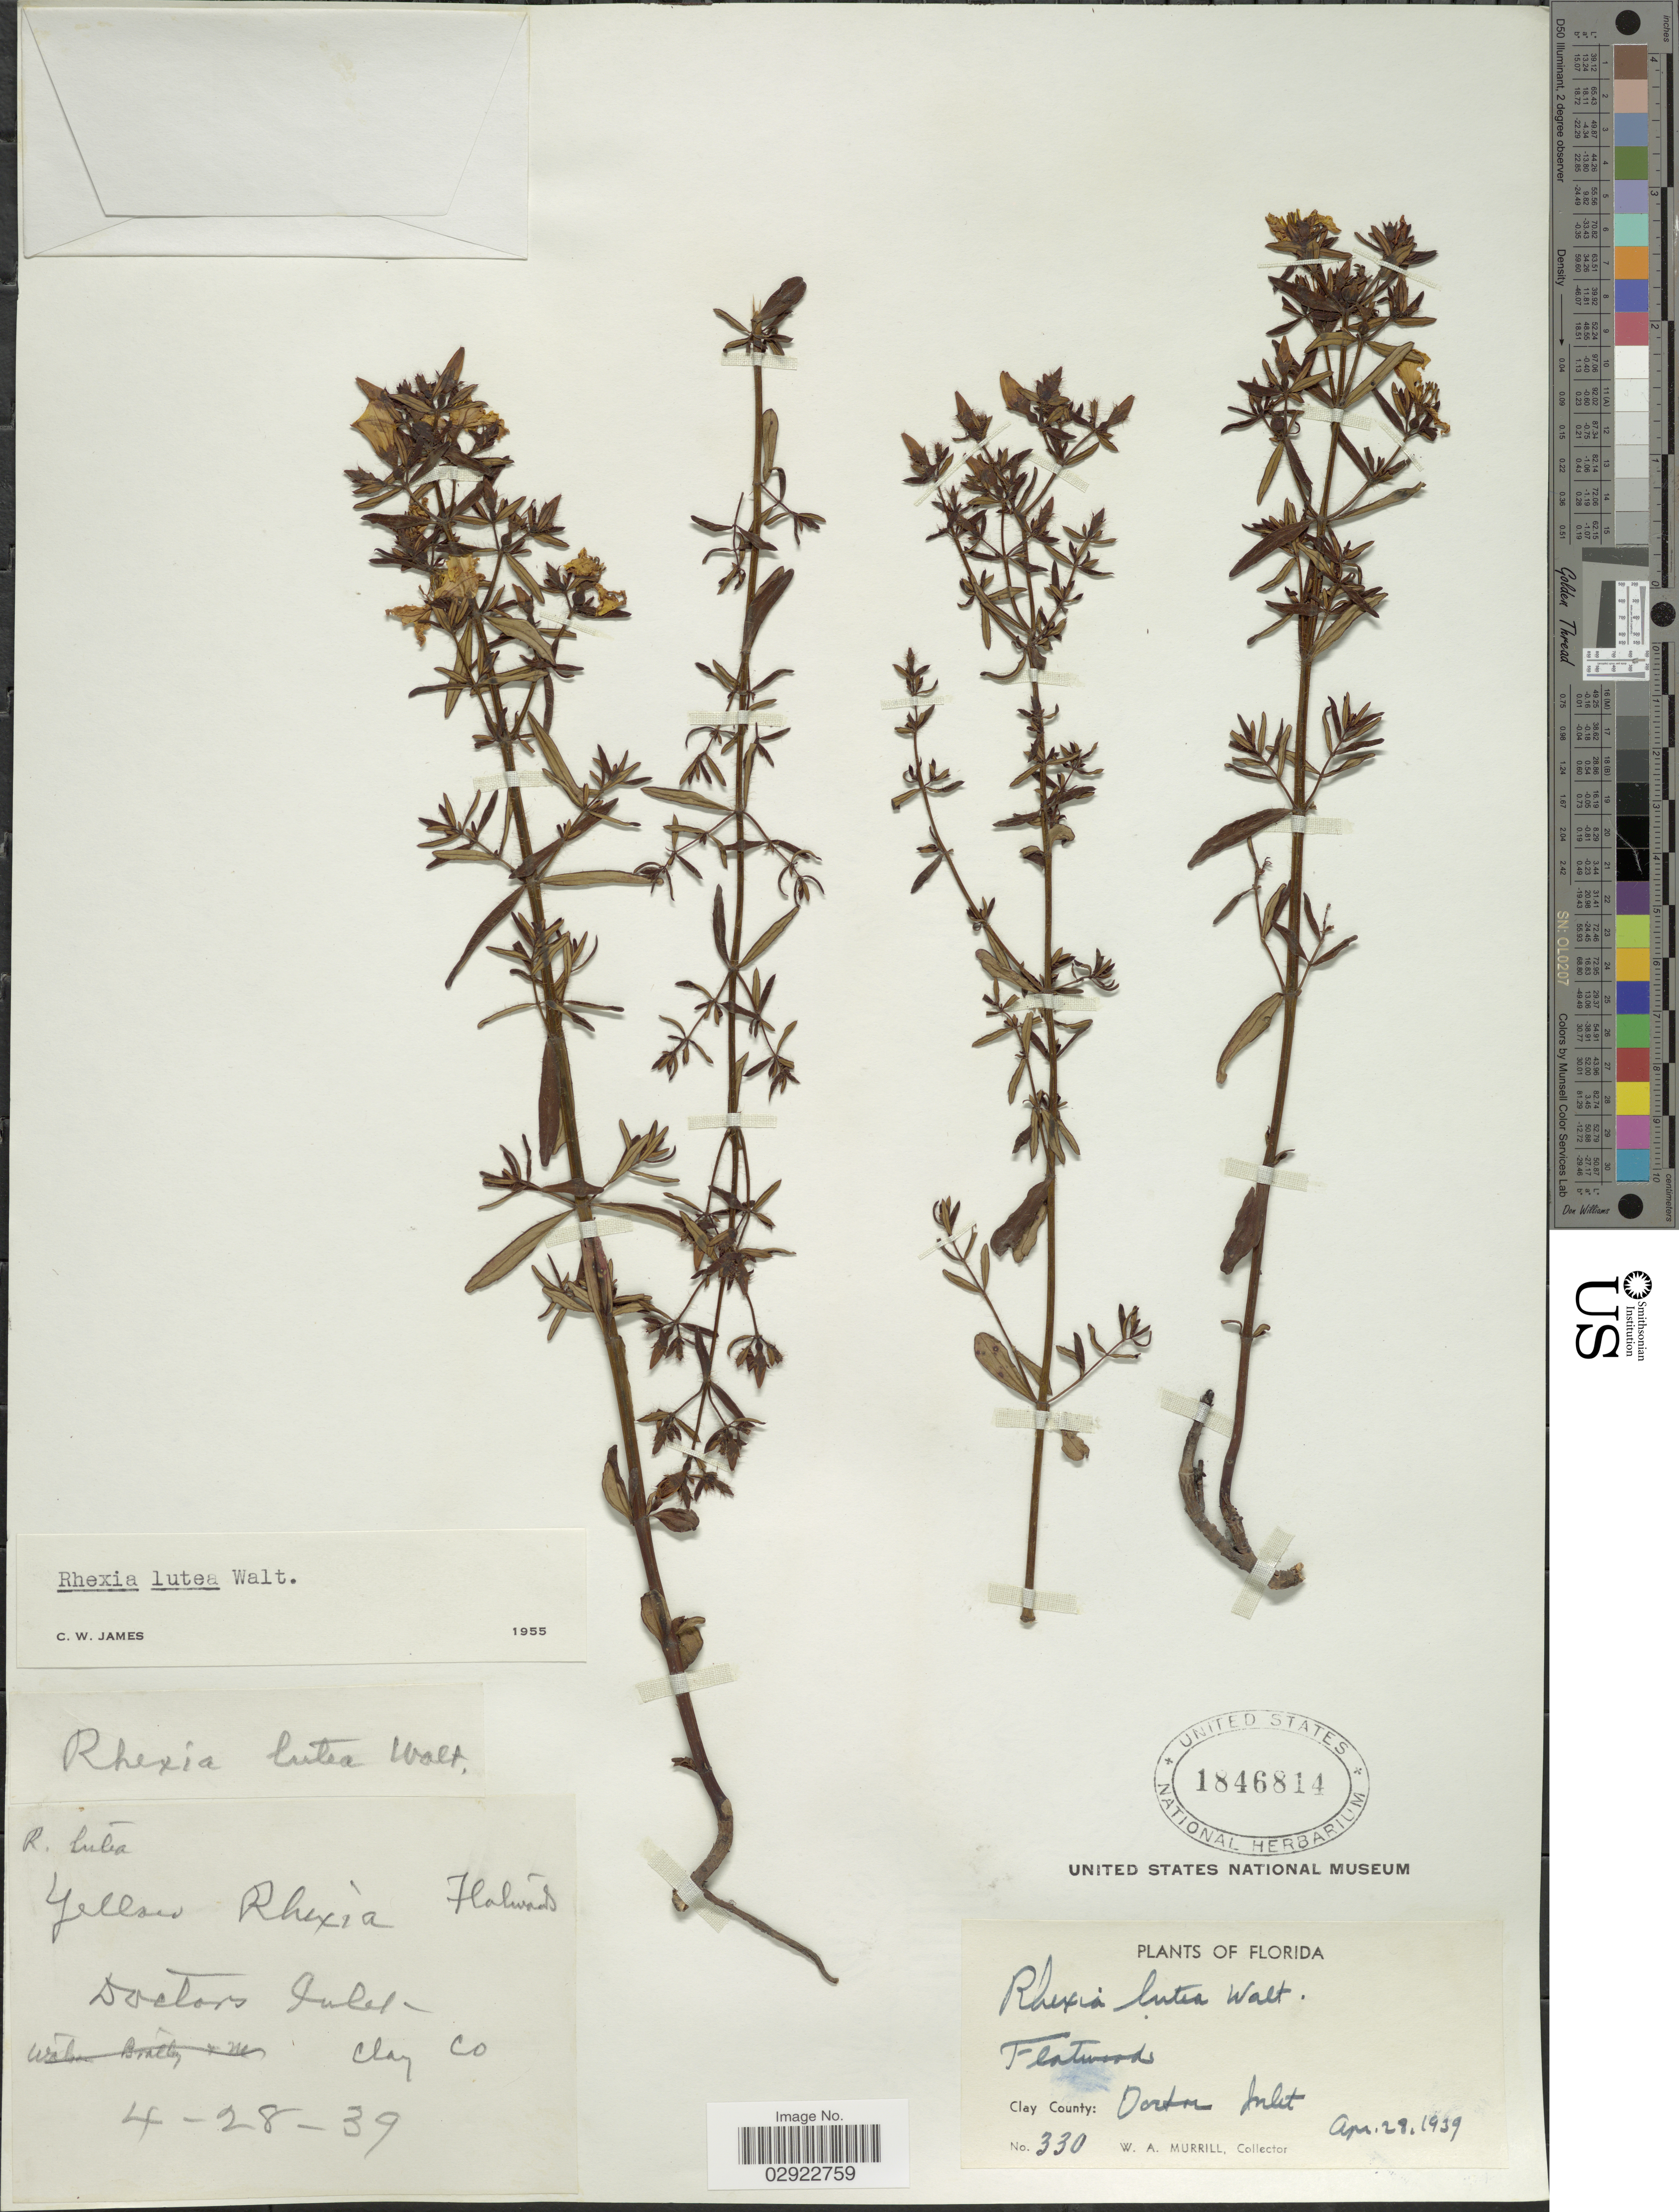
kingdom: Plantae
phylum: Tracheophyta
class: Magnoliopsida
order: Myrtales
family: Melastomataceae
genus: Rhexia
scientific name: Rhexia lutea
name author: Walter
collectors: W. A. Murrill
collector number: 330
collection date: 1939-04-28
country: United States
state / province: Florida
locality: Flatwoods. Clay County: Doctors Inlet.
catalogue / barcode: US 1846814